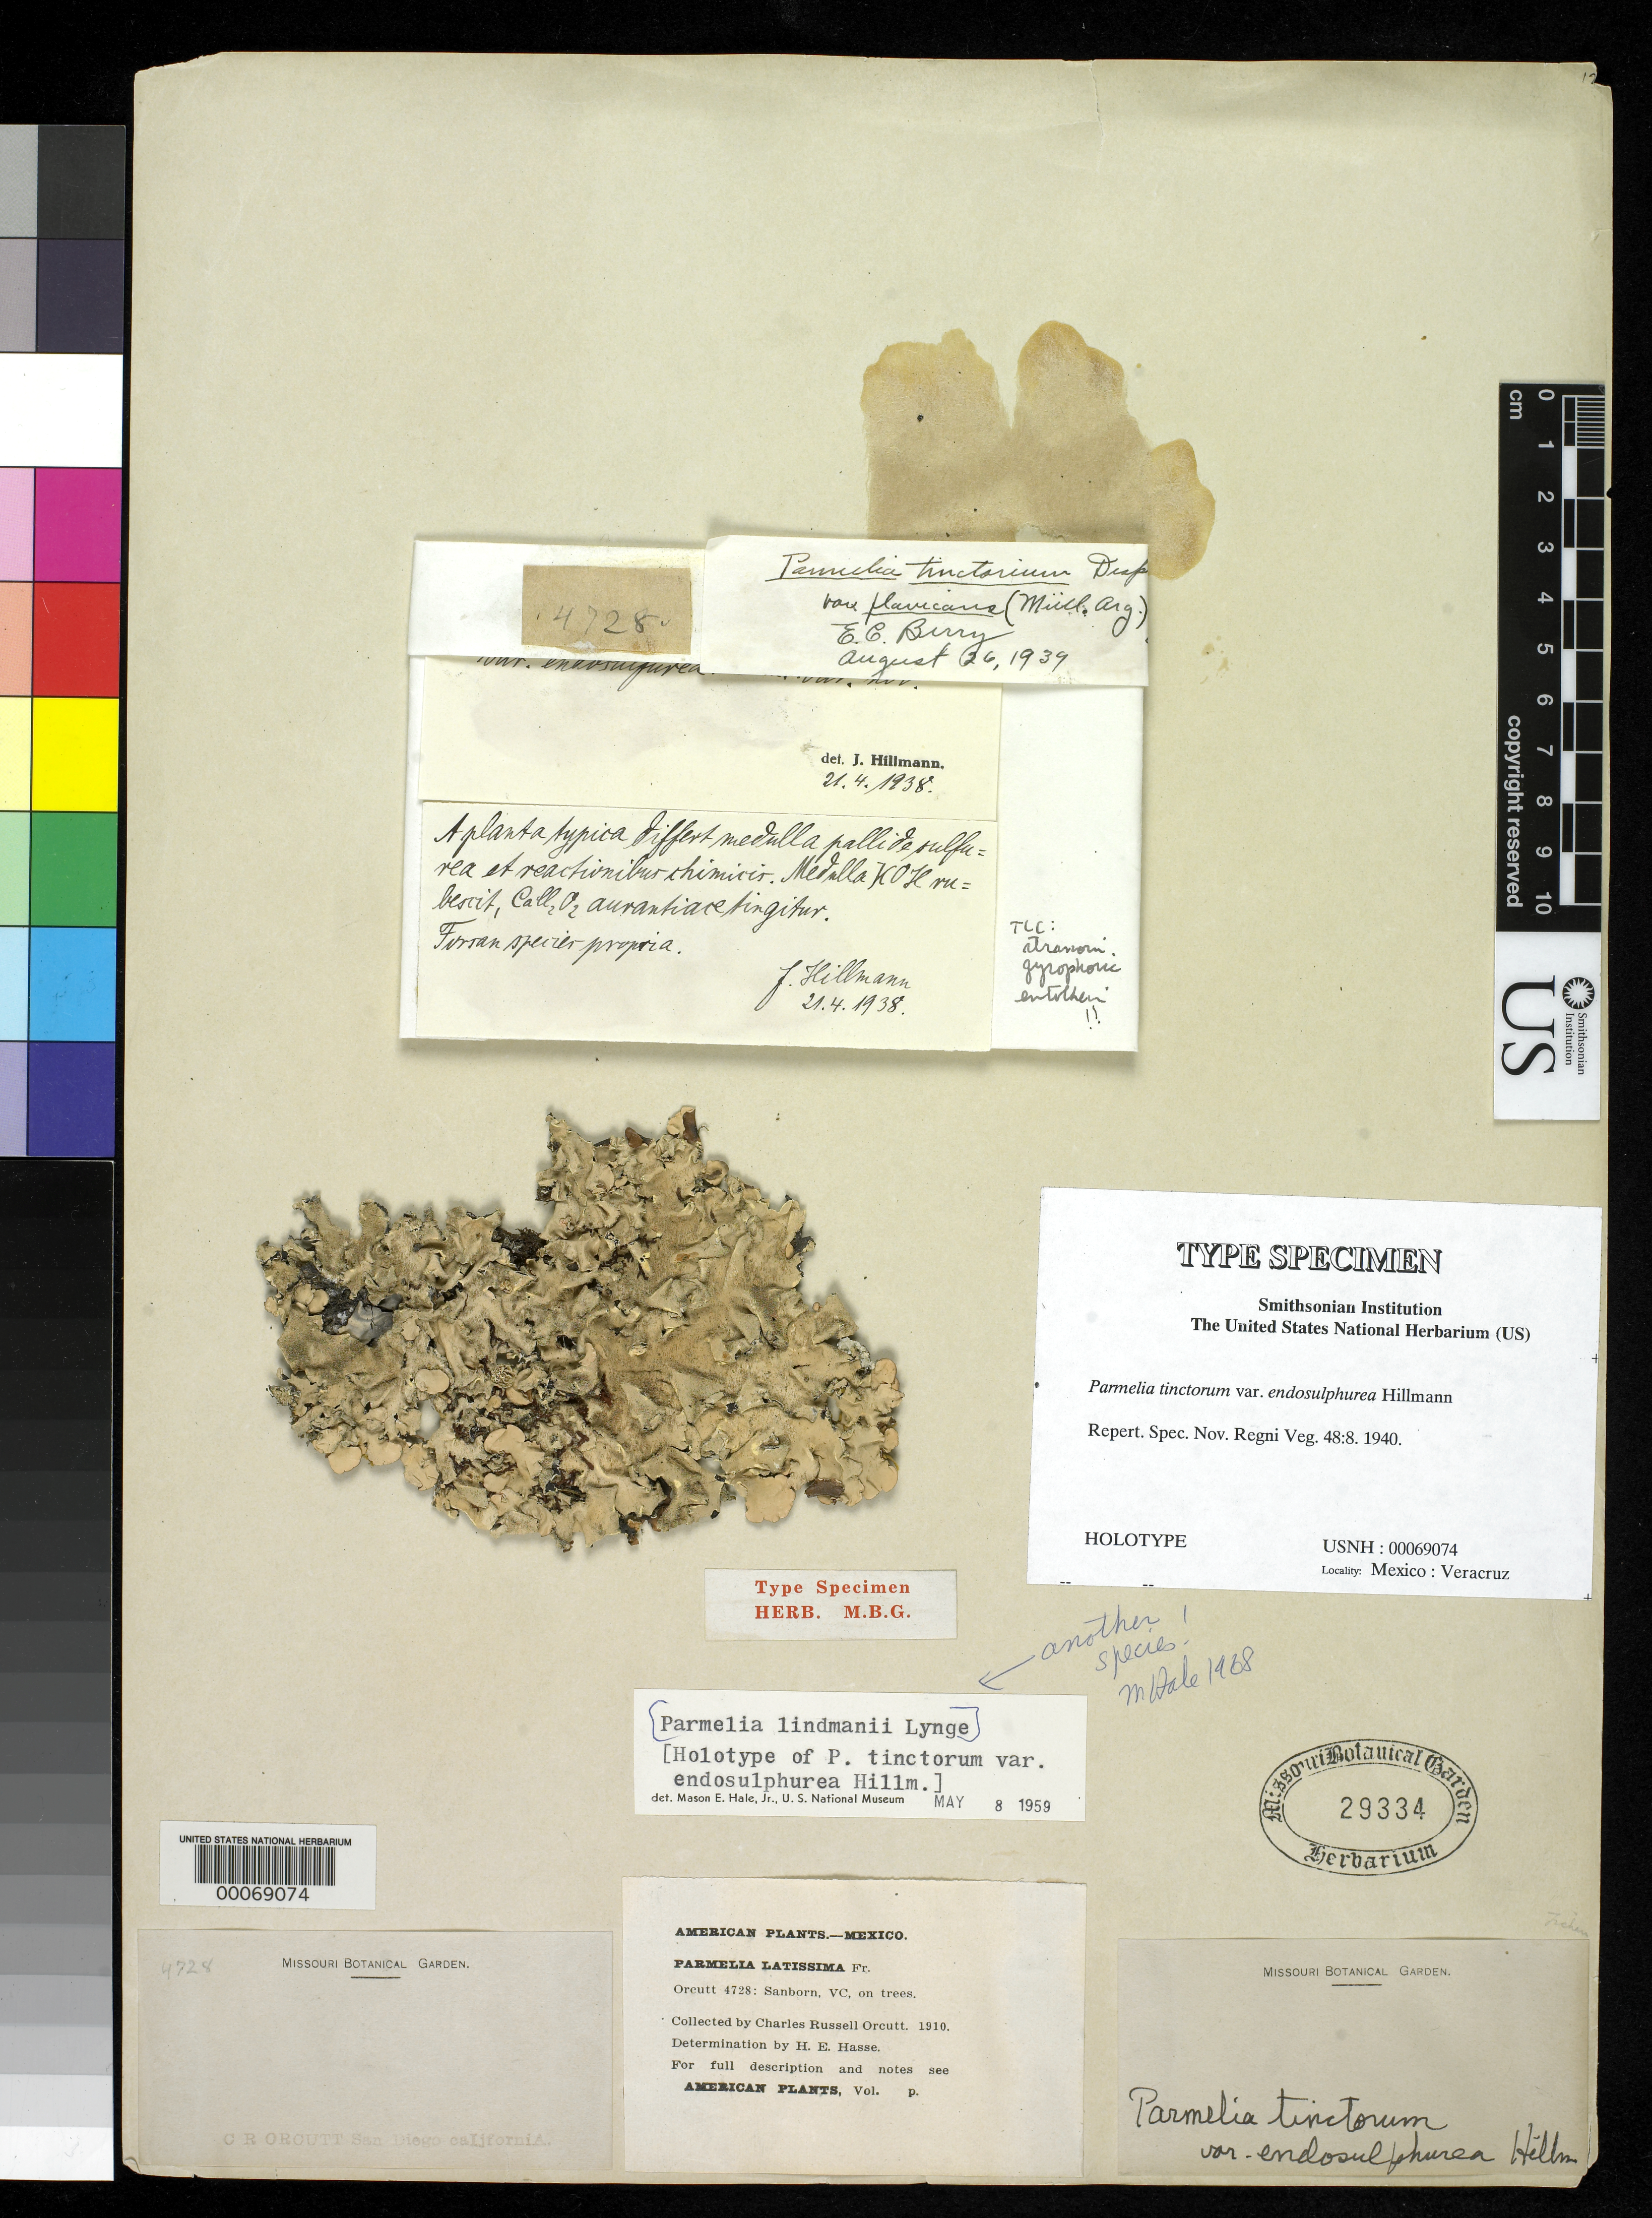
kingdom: Fungi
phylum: Ascomycota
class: Lecanoromycetes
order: Lecanorales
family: Parmeliaceae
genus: Parmelia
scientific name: Parmelia tinctorum var. endosulphurea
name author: Hillmann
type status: Holotype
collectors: C. R. Orcutt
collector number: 4728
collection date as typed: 1910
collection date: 1910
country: Mexico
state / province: Veracruz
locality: Sanborn.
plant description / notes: Specimen ex herb. Missouri Bot. Gard. (MO)